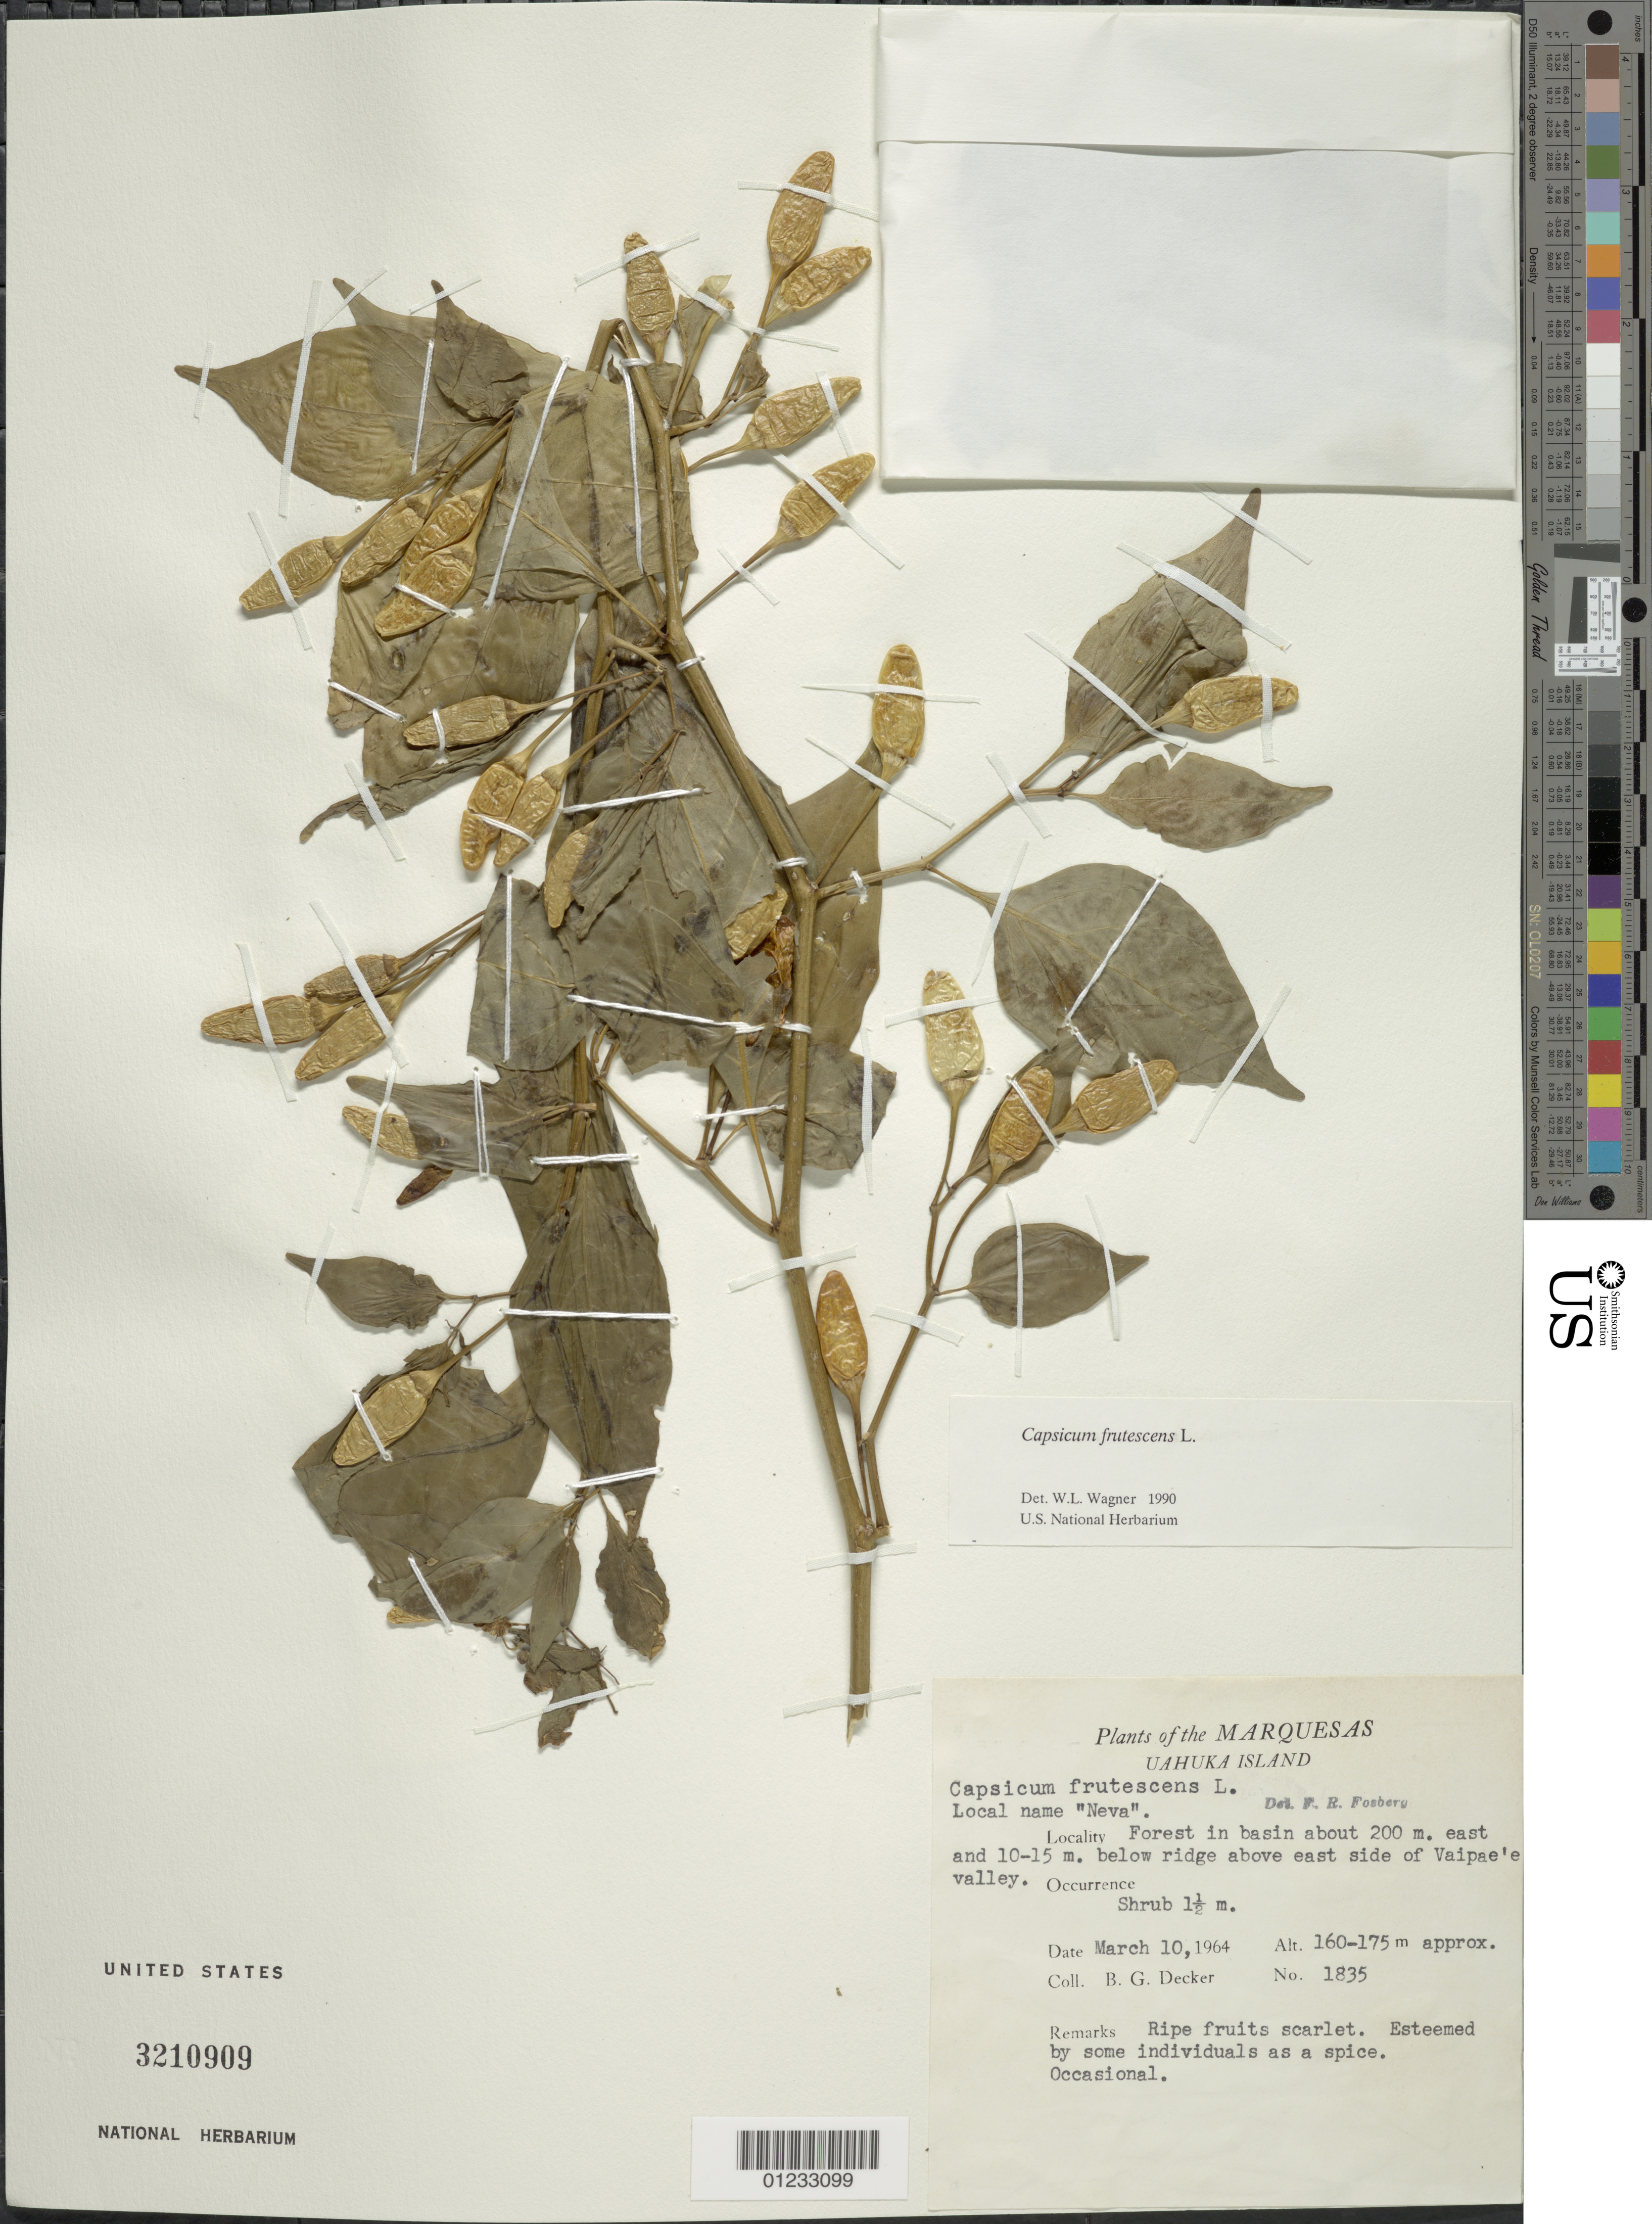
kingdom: Plantae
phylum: Tracheophyta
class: Magnoliopsida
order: Solanales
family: Solanaceae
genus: Capsicum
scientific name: Capsicum frutescens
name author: L.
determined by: Wagner, W. L., (BOT), Smithsonian Institution - National Museum of Natural History (UNITED STATES)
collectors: B. G. Decker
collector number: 1835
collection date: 1964-03-10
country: French Polynesia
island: Ua Huka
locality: ridge above E side of Vaipae'e Valley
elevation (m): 160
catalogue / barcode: US 3210909